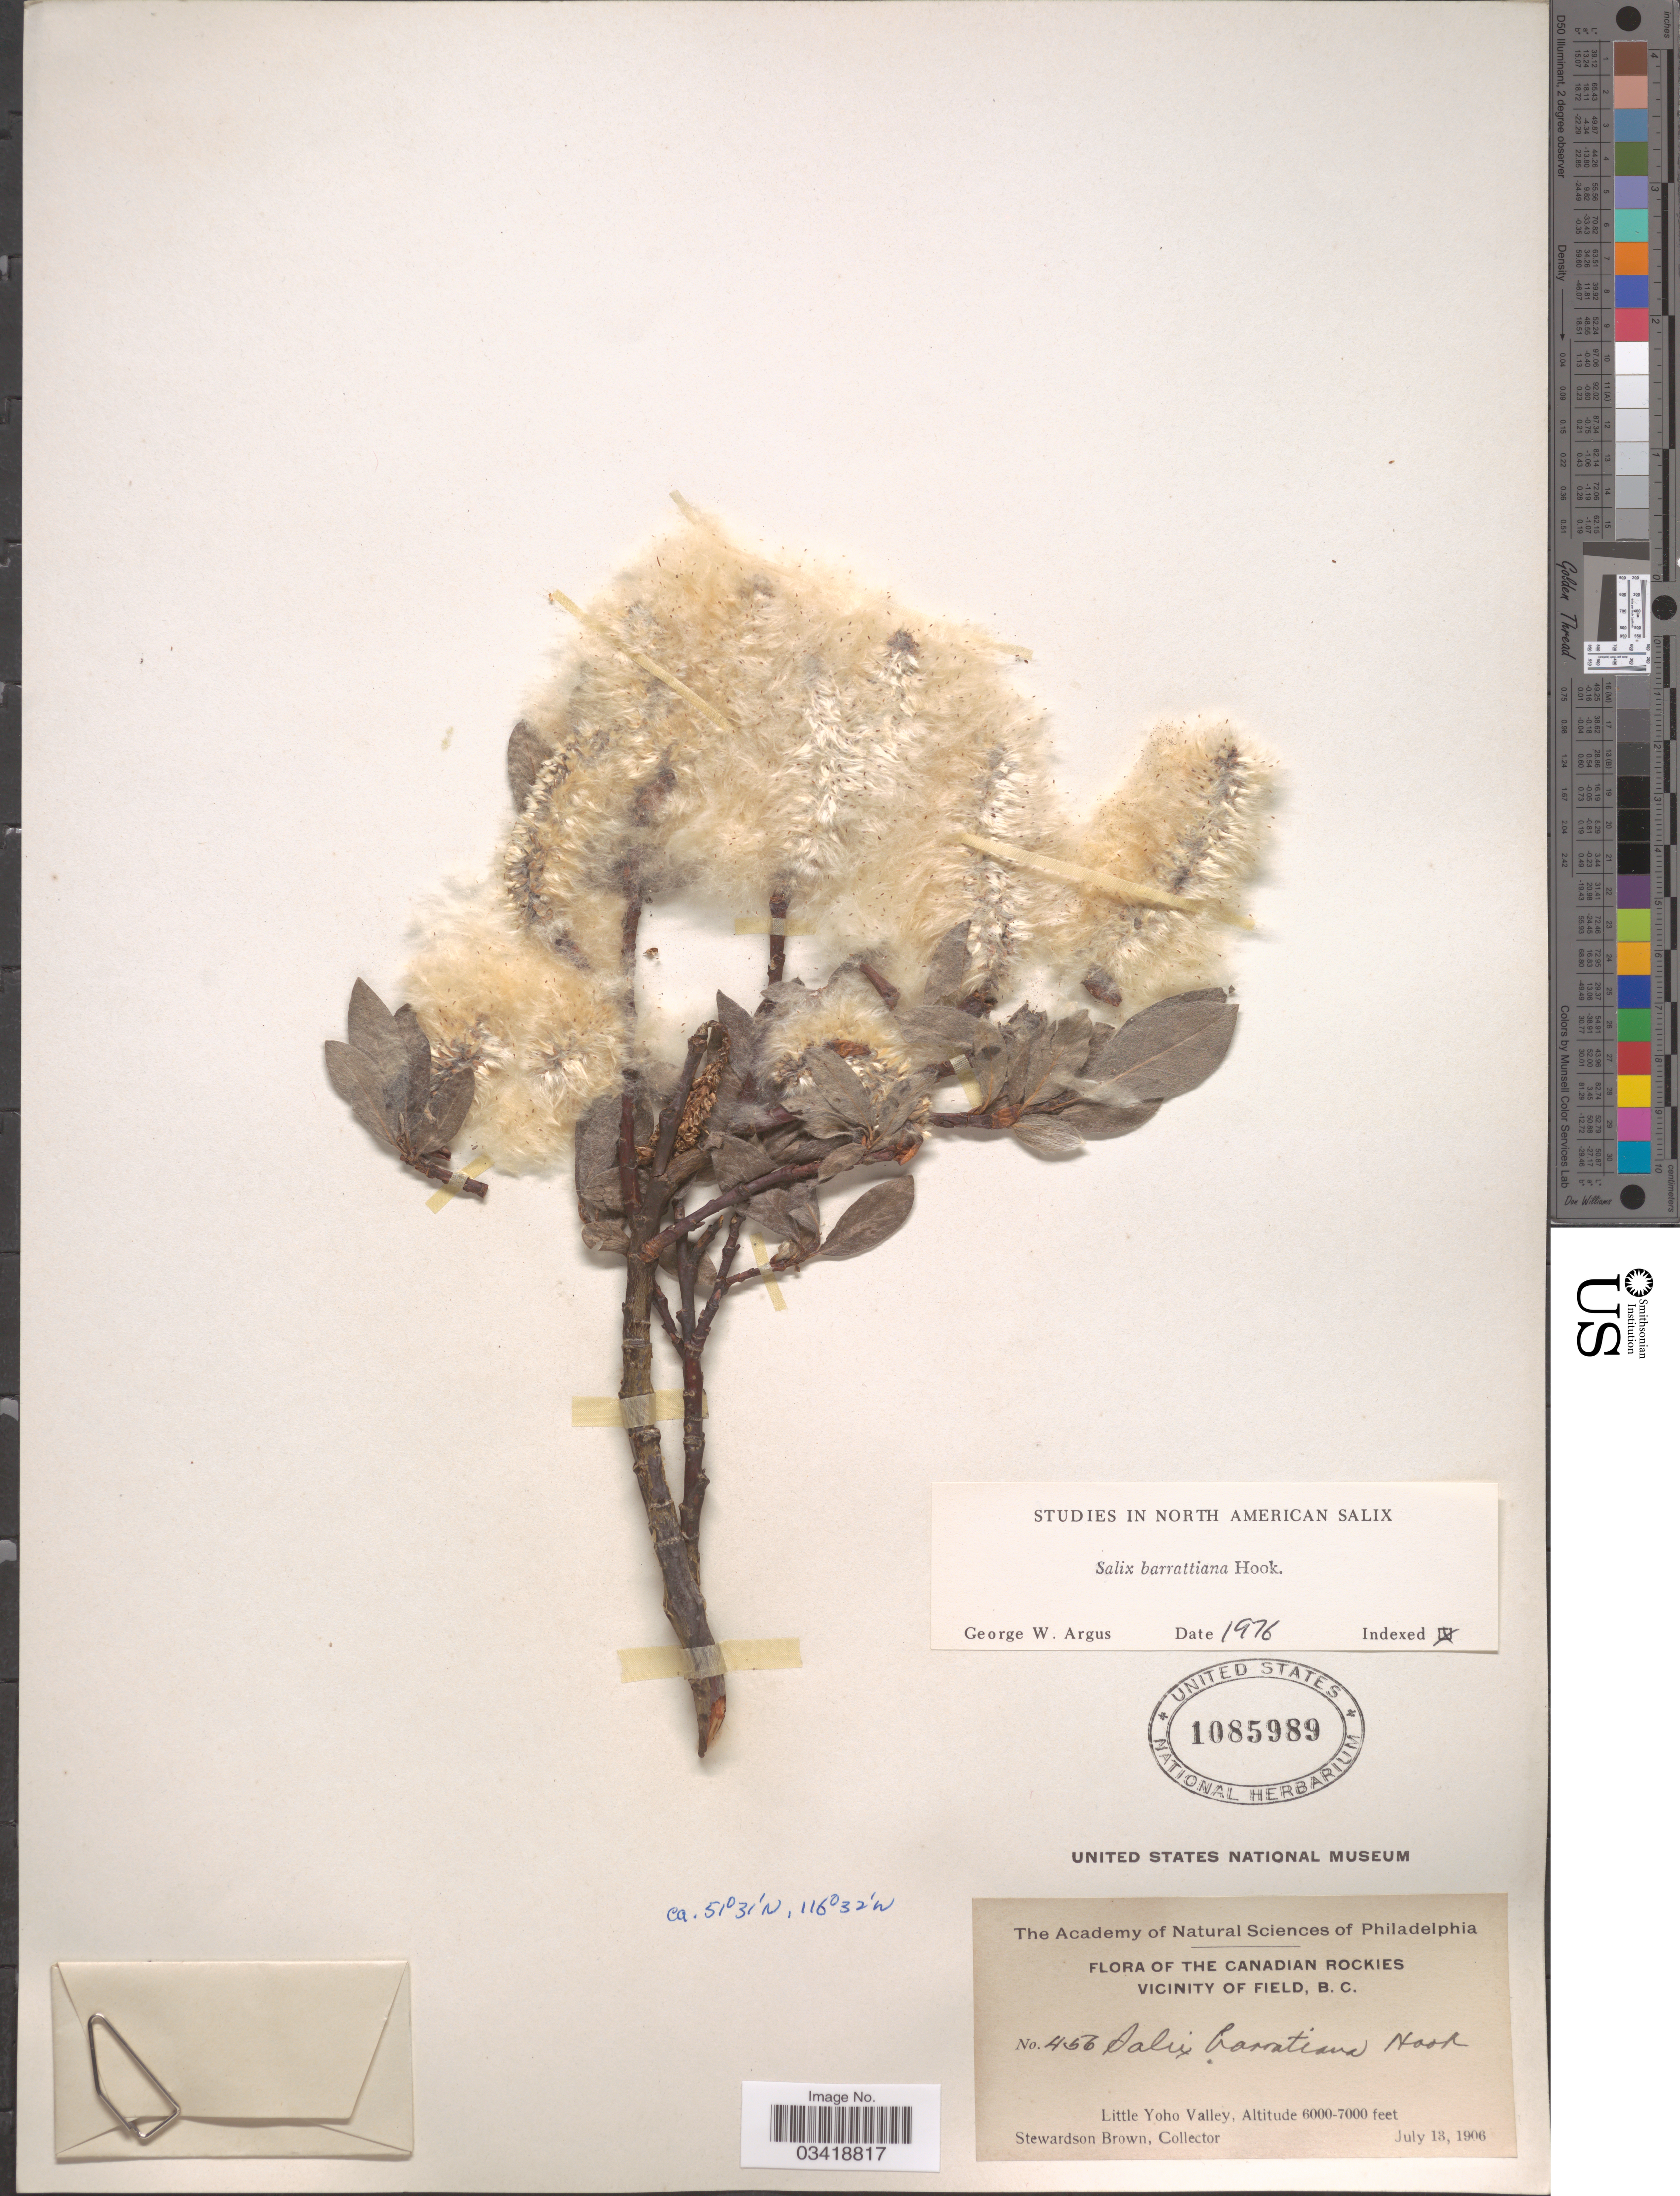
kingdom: Plantae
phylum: Tracheophyta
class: Magnoliopsida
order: Malpighiales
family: Salicaceae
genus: Salix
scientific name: Salix barrattiana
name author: Hook.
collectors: S. Brown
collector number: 456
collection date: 1906-07-13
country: Canada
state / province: British Columbia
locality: The Canadian Rockies. Vicinity of Field, B.C. Little Yoho Valley.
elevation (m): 1829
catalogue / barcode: US 1085989